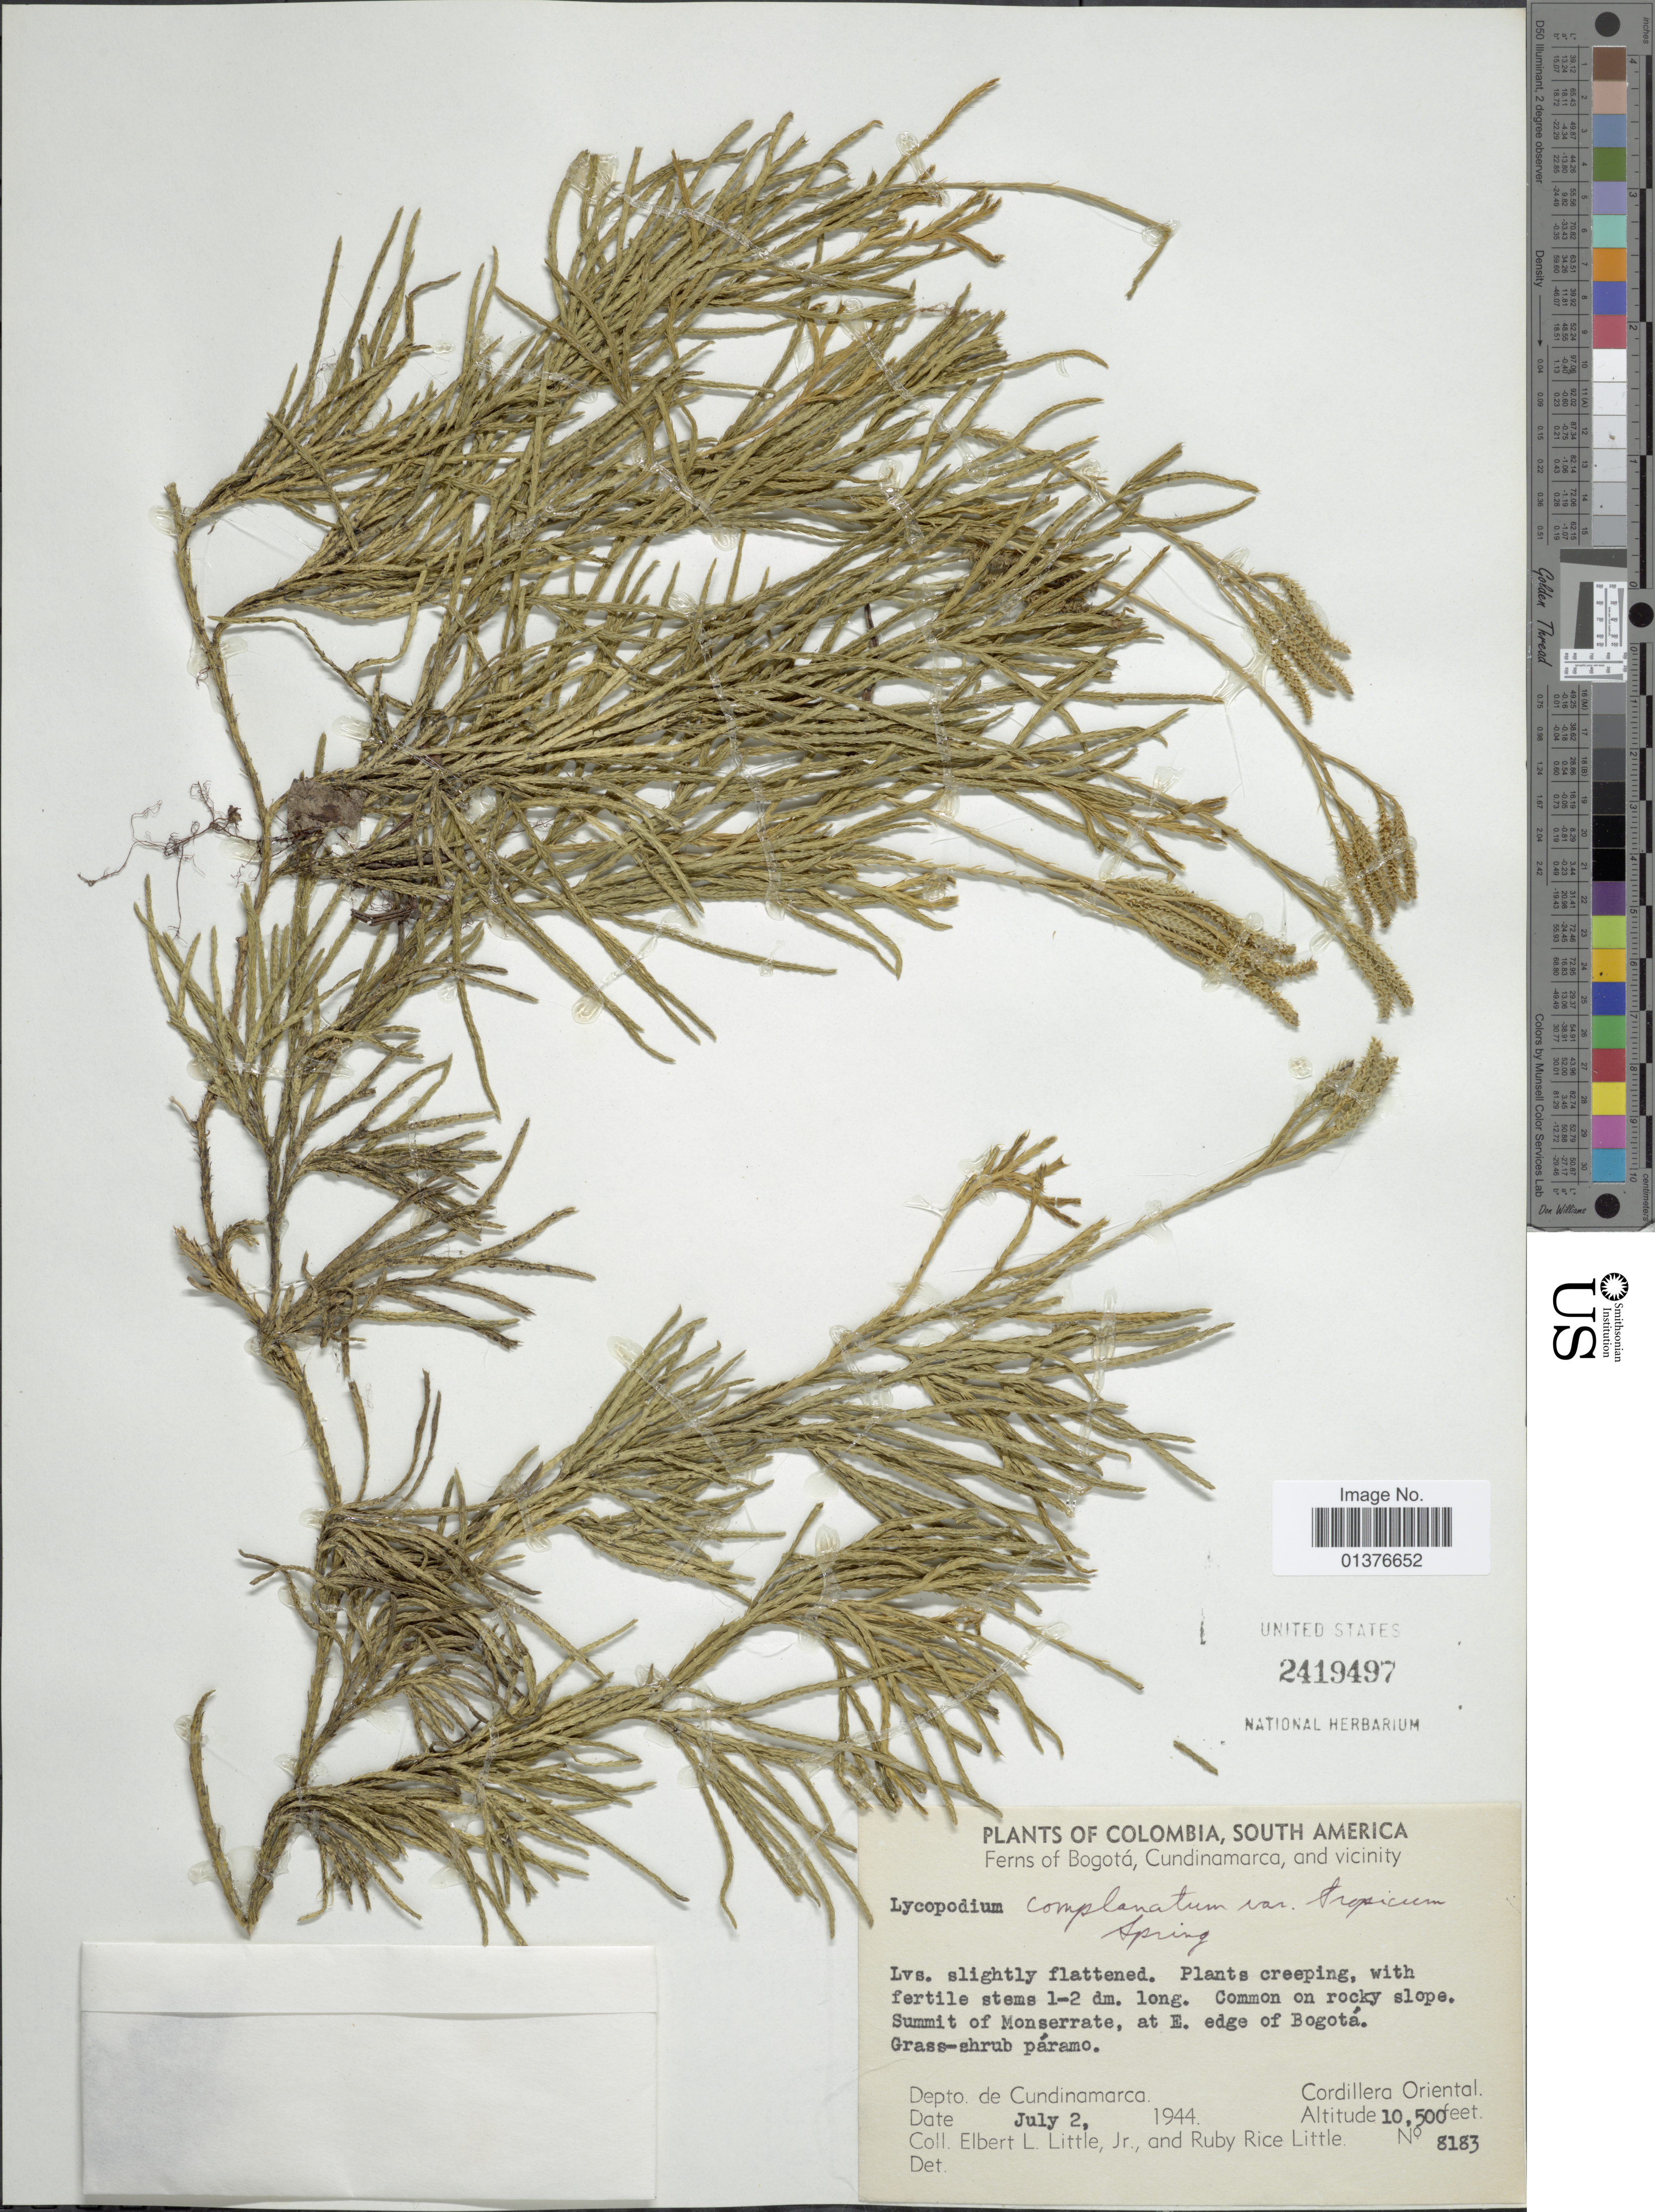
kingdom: Plantae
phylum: Tracheophyta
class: Lycopodiopsida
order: Lycopodiales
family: Lycopodiaceae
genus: Diphasiastrum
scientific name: Diphasiastrum thyoides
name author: (Humb. & Bonpl. ex Willd.) Holub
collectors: E. L. Little & R. R. Little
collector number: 8183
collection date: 1944-07-02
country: Colombia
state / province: Cundinamarca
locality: Summit of Monserrate, at E. edge of Bototá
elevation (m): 3200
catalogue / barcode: US 2419497